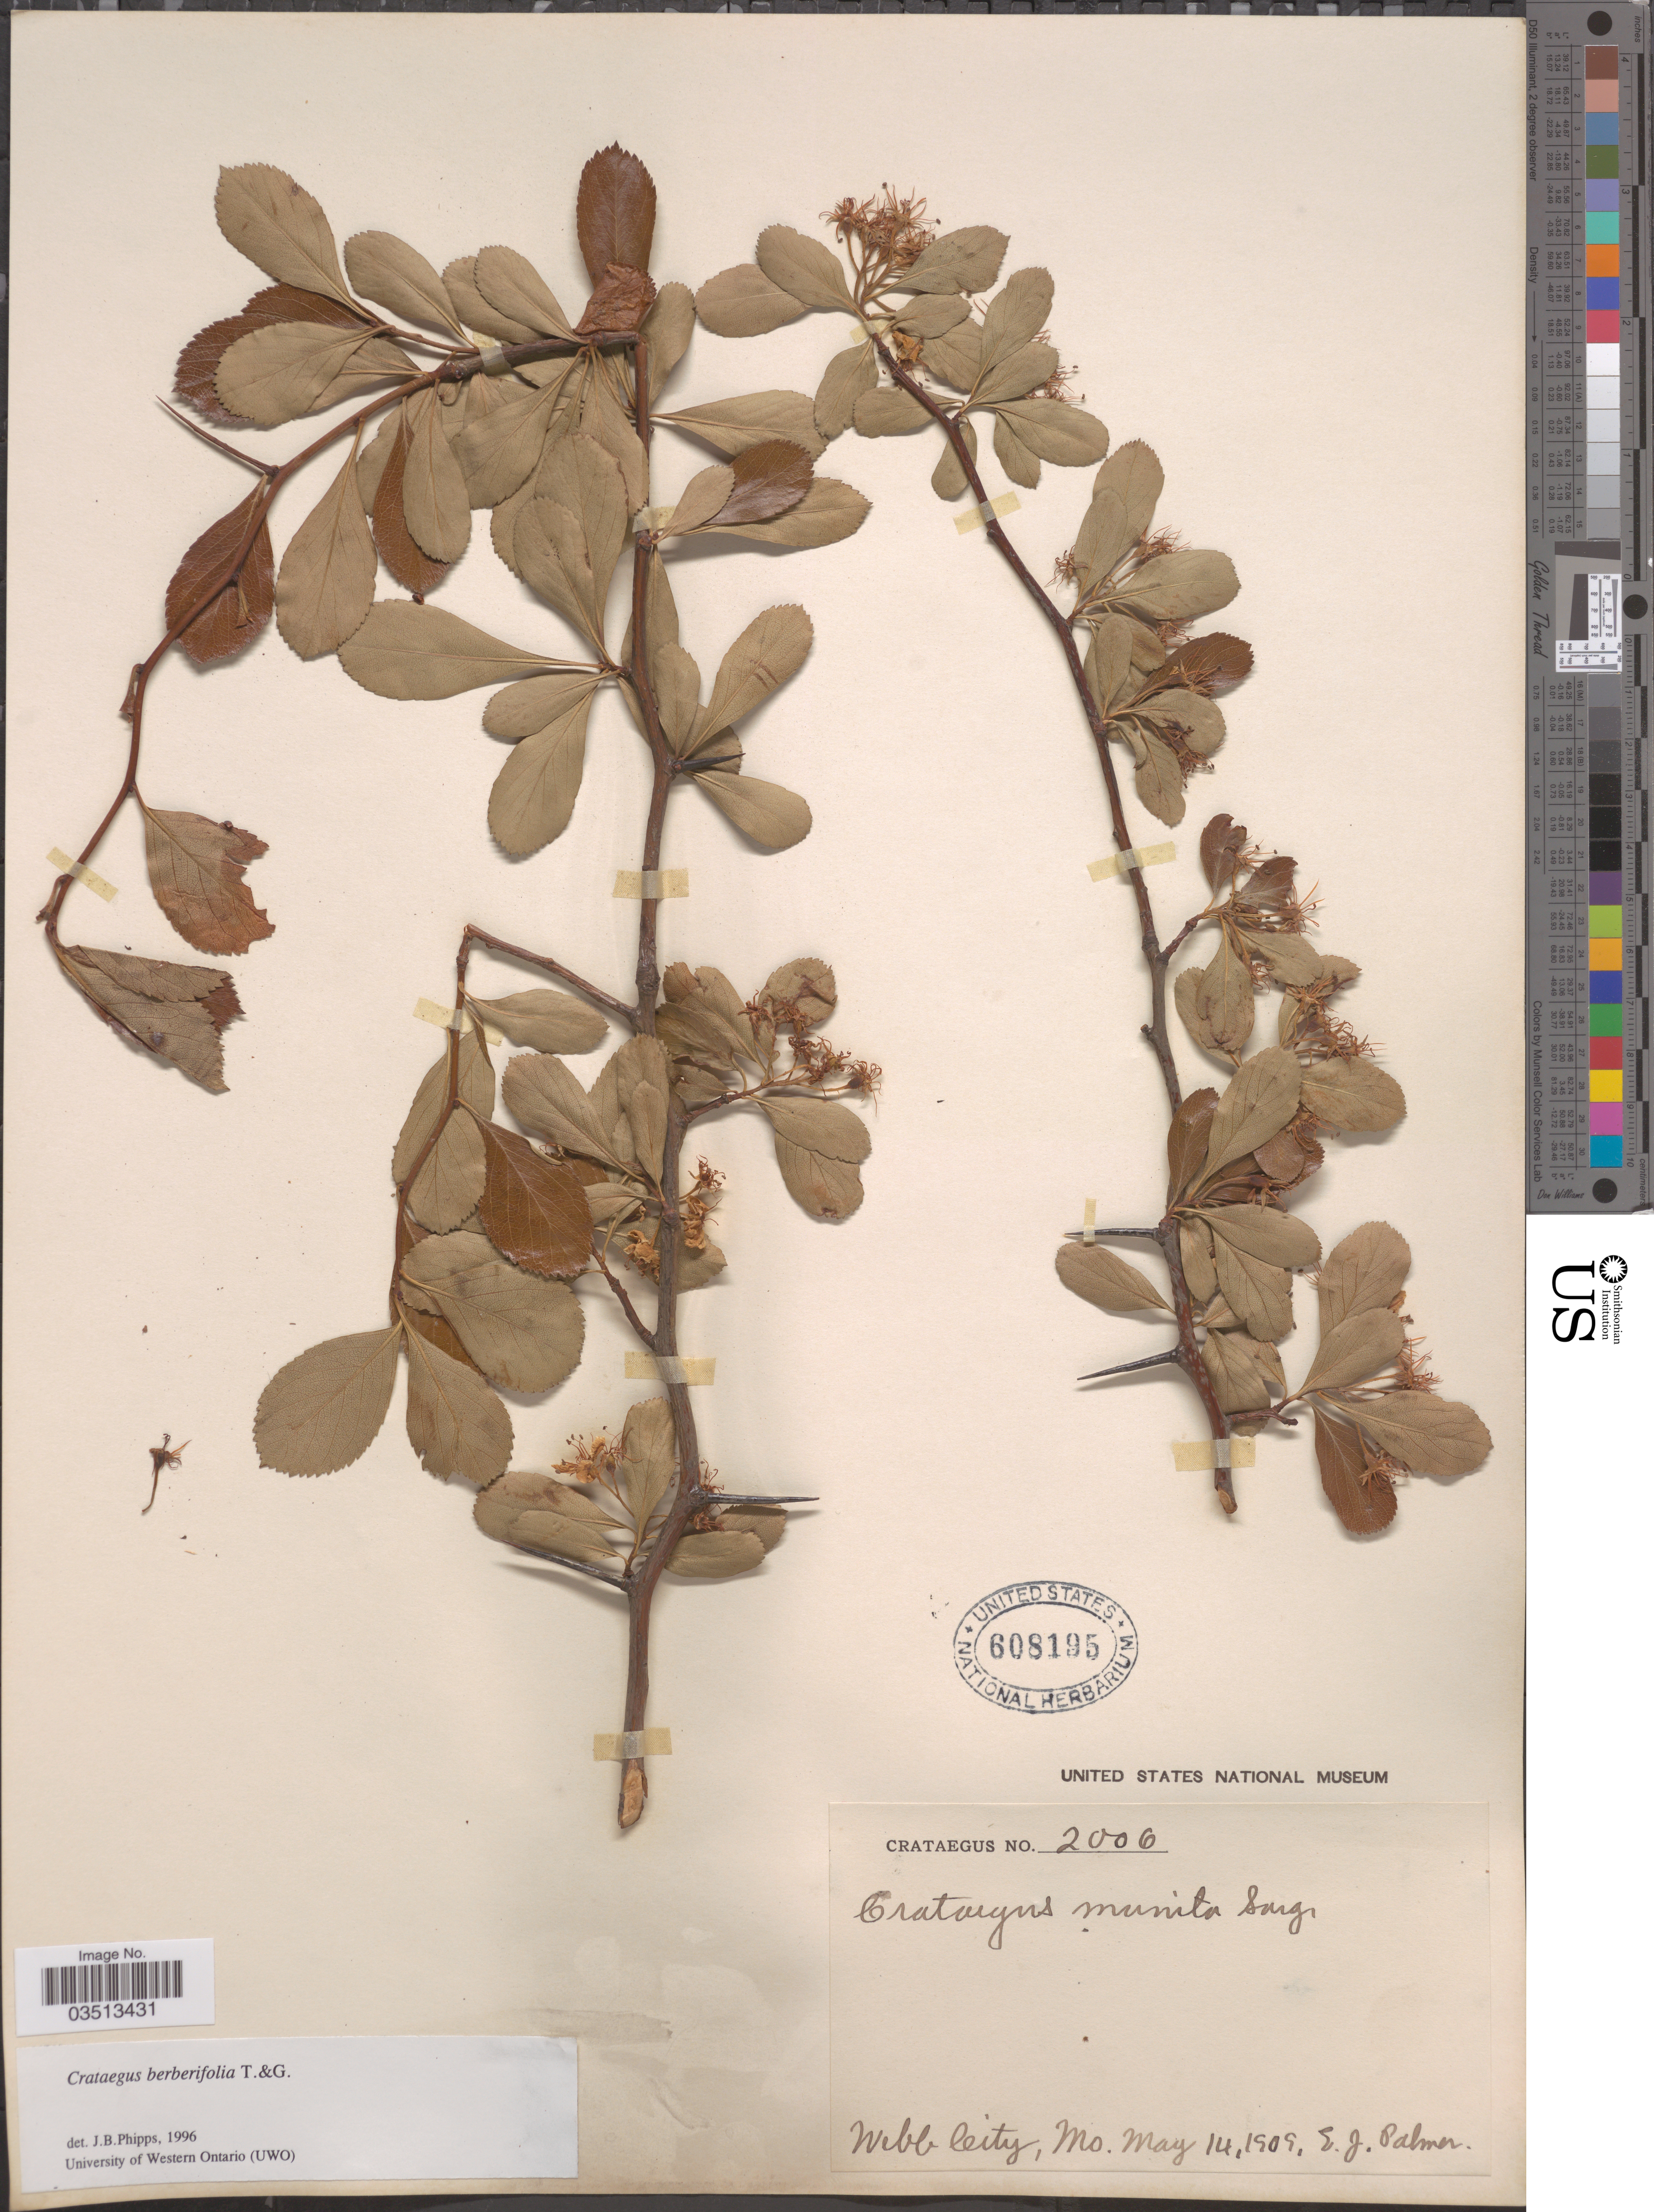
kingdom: Plantae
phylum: Tracheophyta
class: Magnoliopsida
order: Rosales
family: Rosaceae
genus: Crataegus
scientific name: Crataegus berberifolia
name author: Torr. & A. Gray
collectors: E. J. Palmer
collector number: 2006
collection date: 1909-05-14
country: United States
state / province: Missouri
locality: Webb City.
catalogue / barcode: US 608195